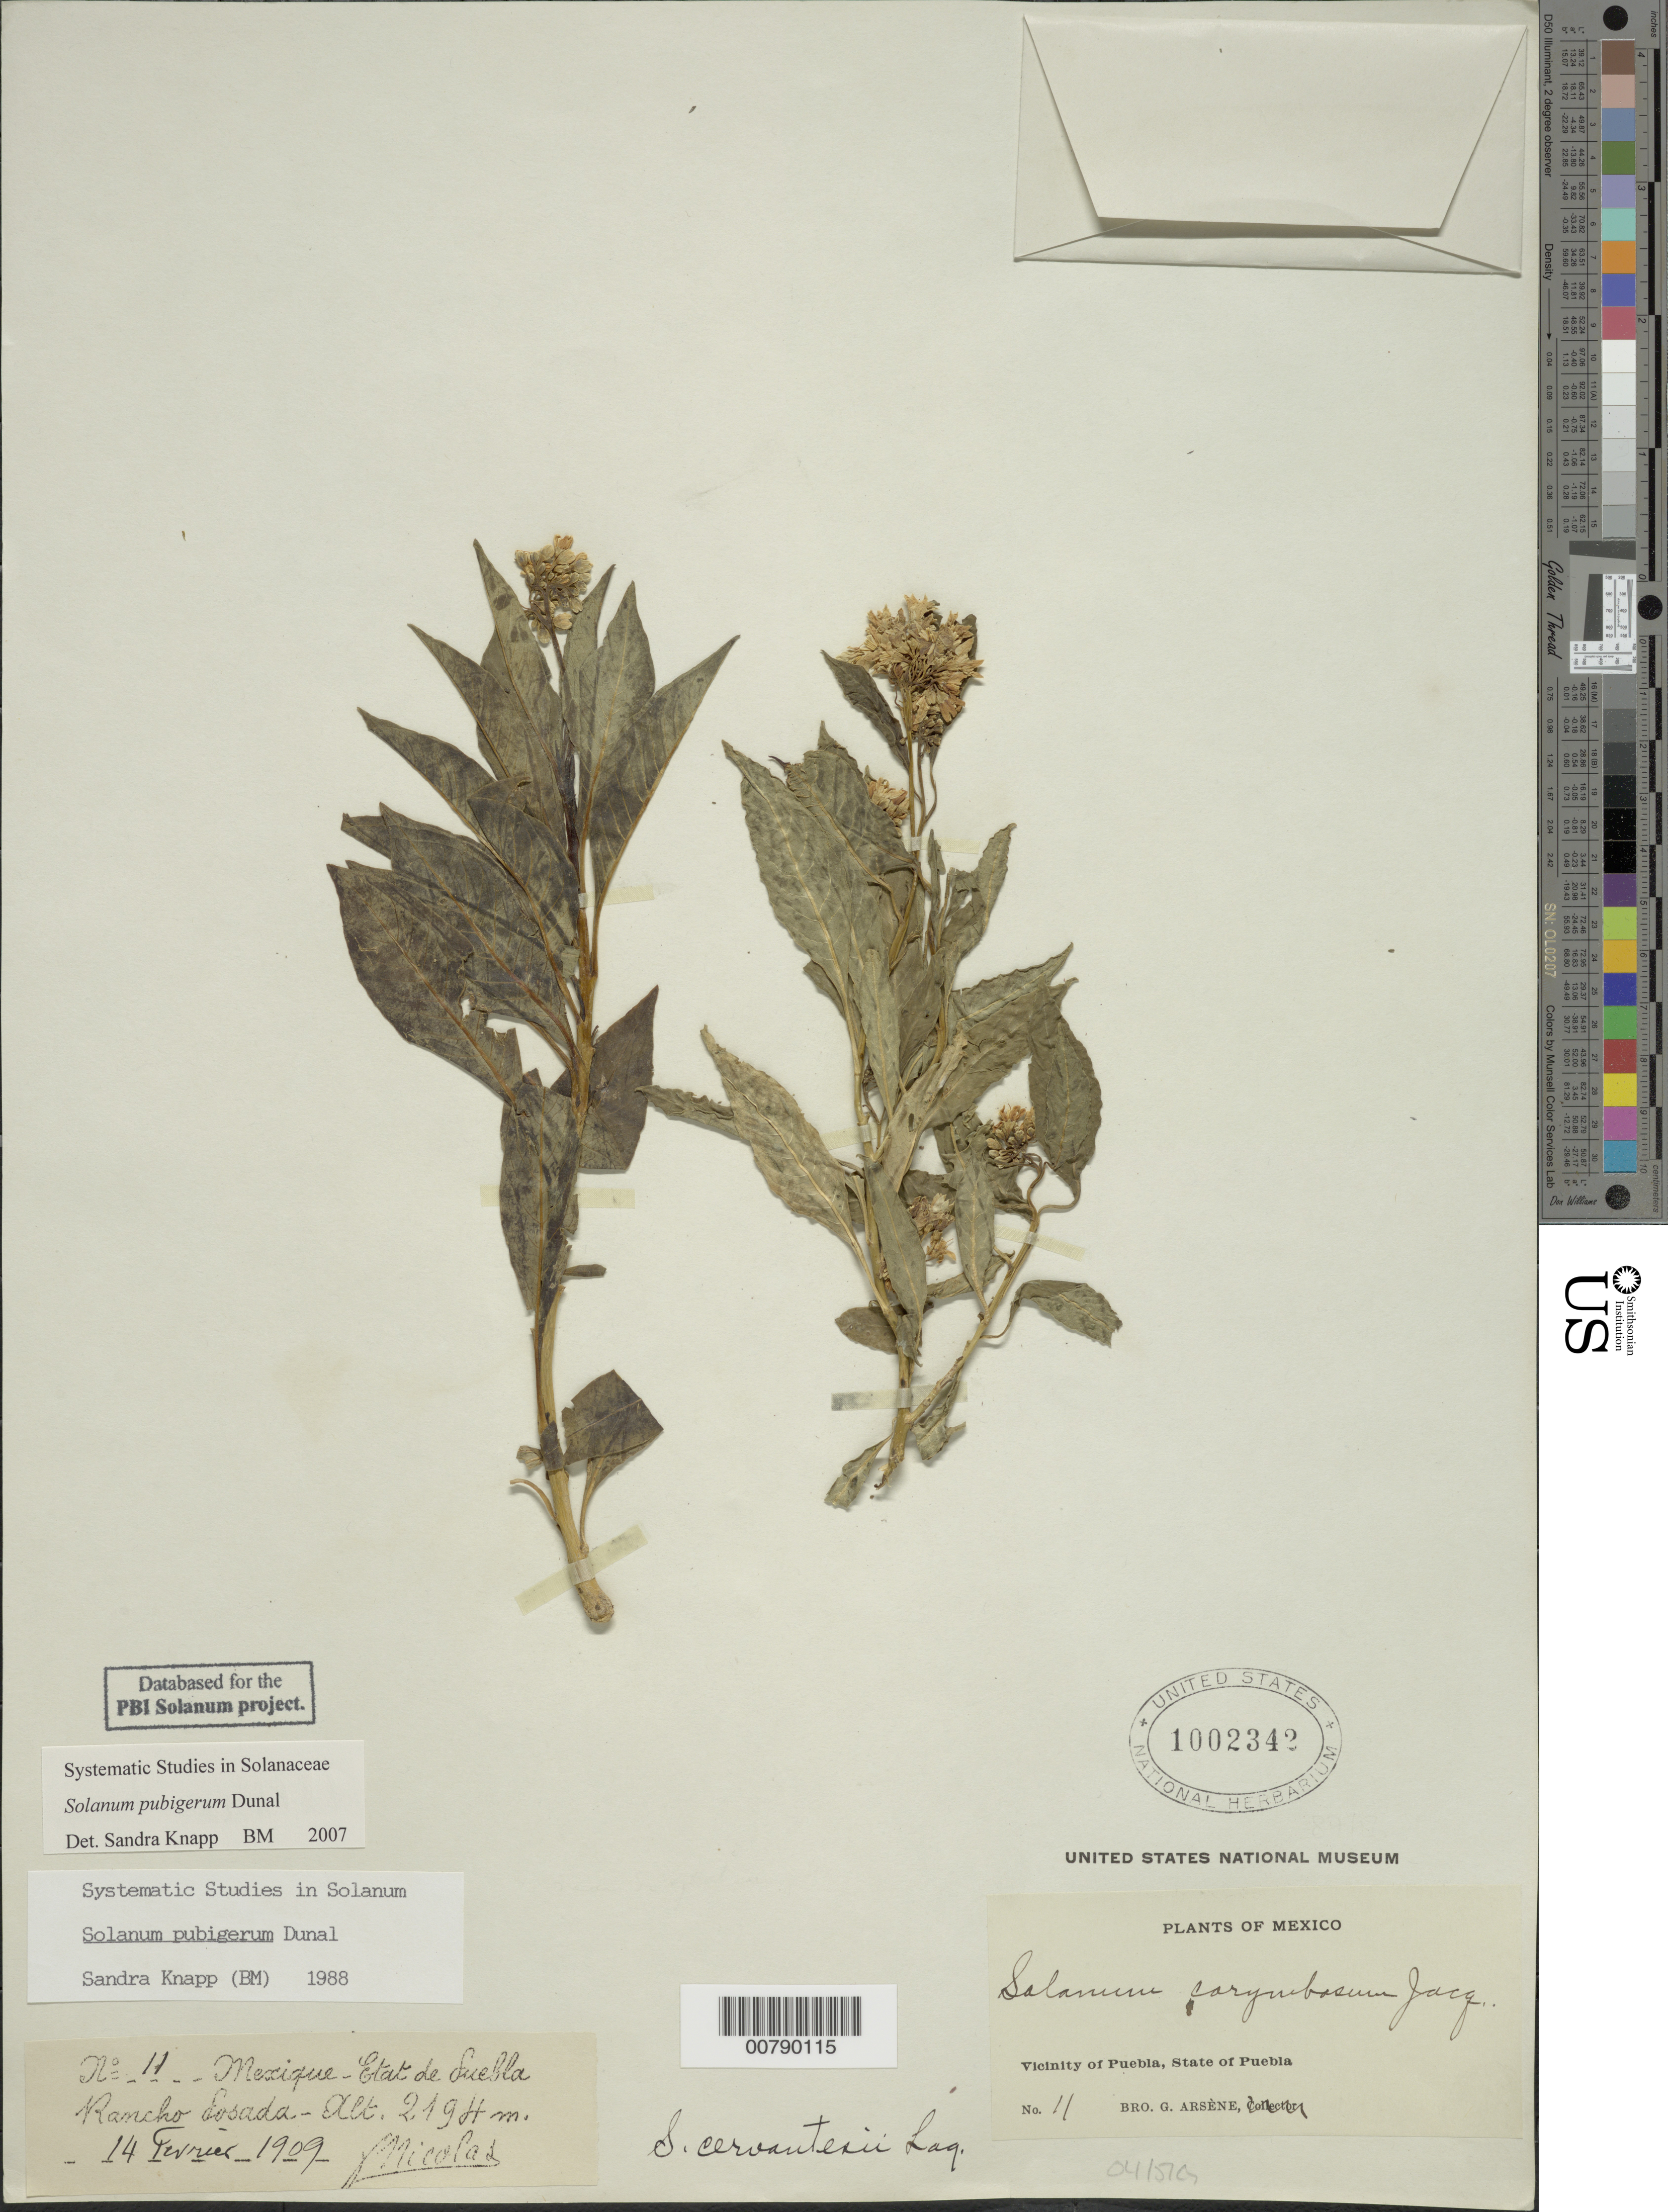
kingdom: Plantae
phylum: Tracheophyta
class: Magnoliopsida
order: Solanales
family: Solanaceae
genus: Solanum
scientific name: Solanum pubigerum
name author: Dunal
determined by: Knapp, S. D.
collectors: Bro. G. Arsène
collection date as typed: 14 Feb 1909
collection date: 1909-02-14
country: Mexico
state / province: Puebla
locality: Rancho Posada. vicinity of Puebla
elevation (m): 2194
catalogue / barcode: US 1002342